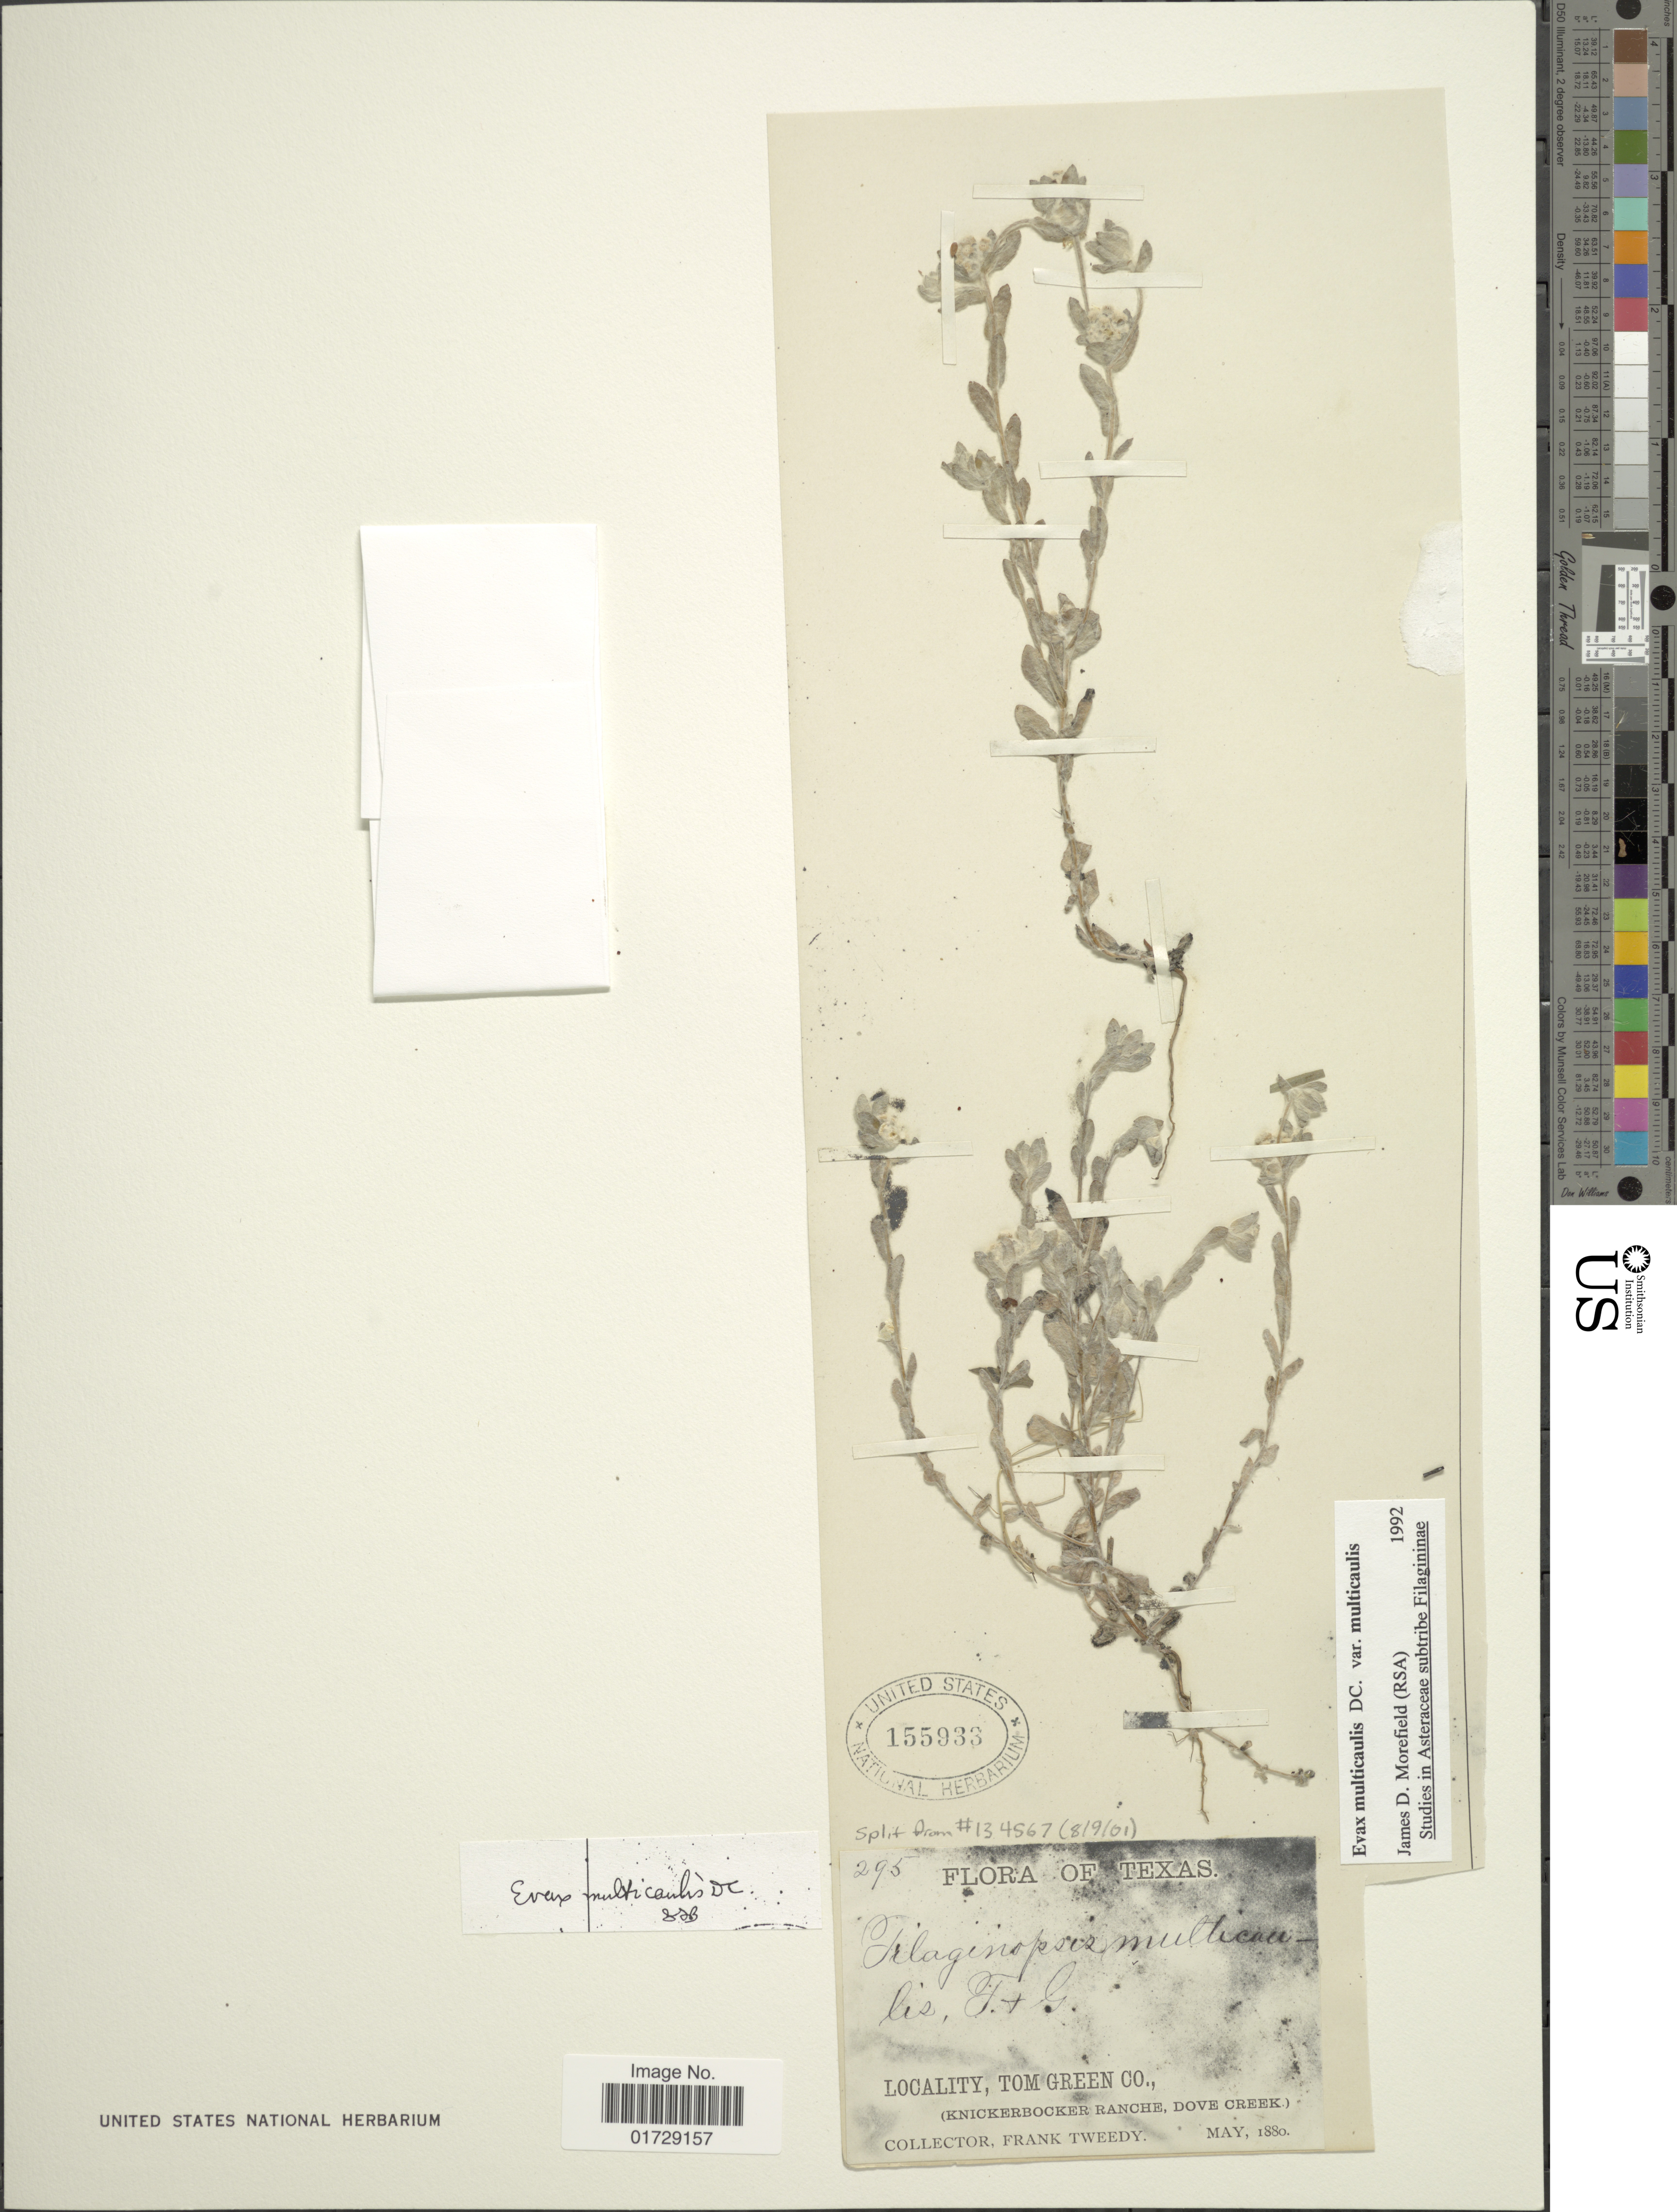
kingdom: Plantae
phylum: Tracheophyta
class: Magnoliopsida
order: Asterales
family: Asteraceae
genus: Evax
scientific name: Evax multicaulis var. multicaulis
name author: DC.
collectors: F. Tweedy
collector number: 295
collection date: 1880-05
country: United States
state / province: Texas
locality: Tom Green Co. (Knickerbocker Ranche, Dove Creek)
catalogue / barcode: US 155933